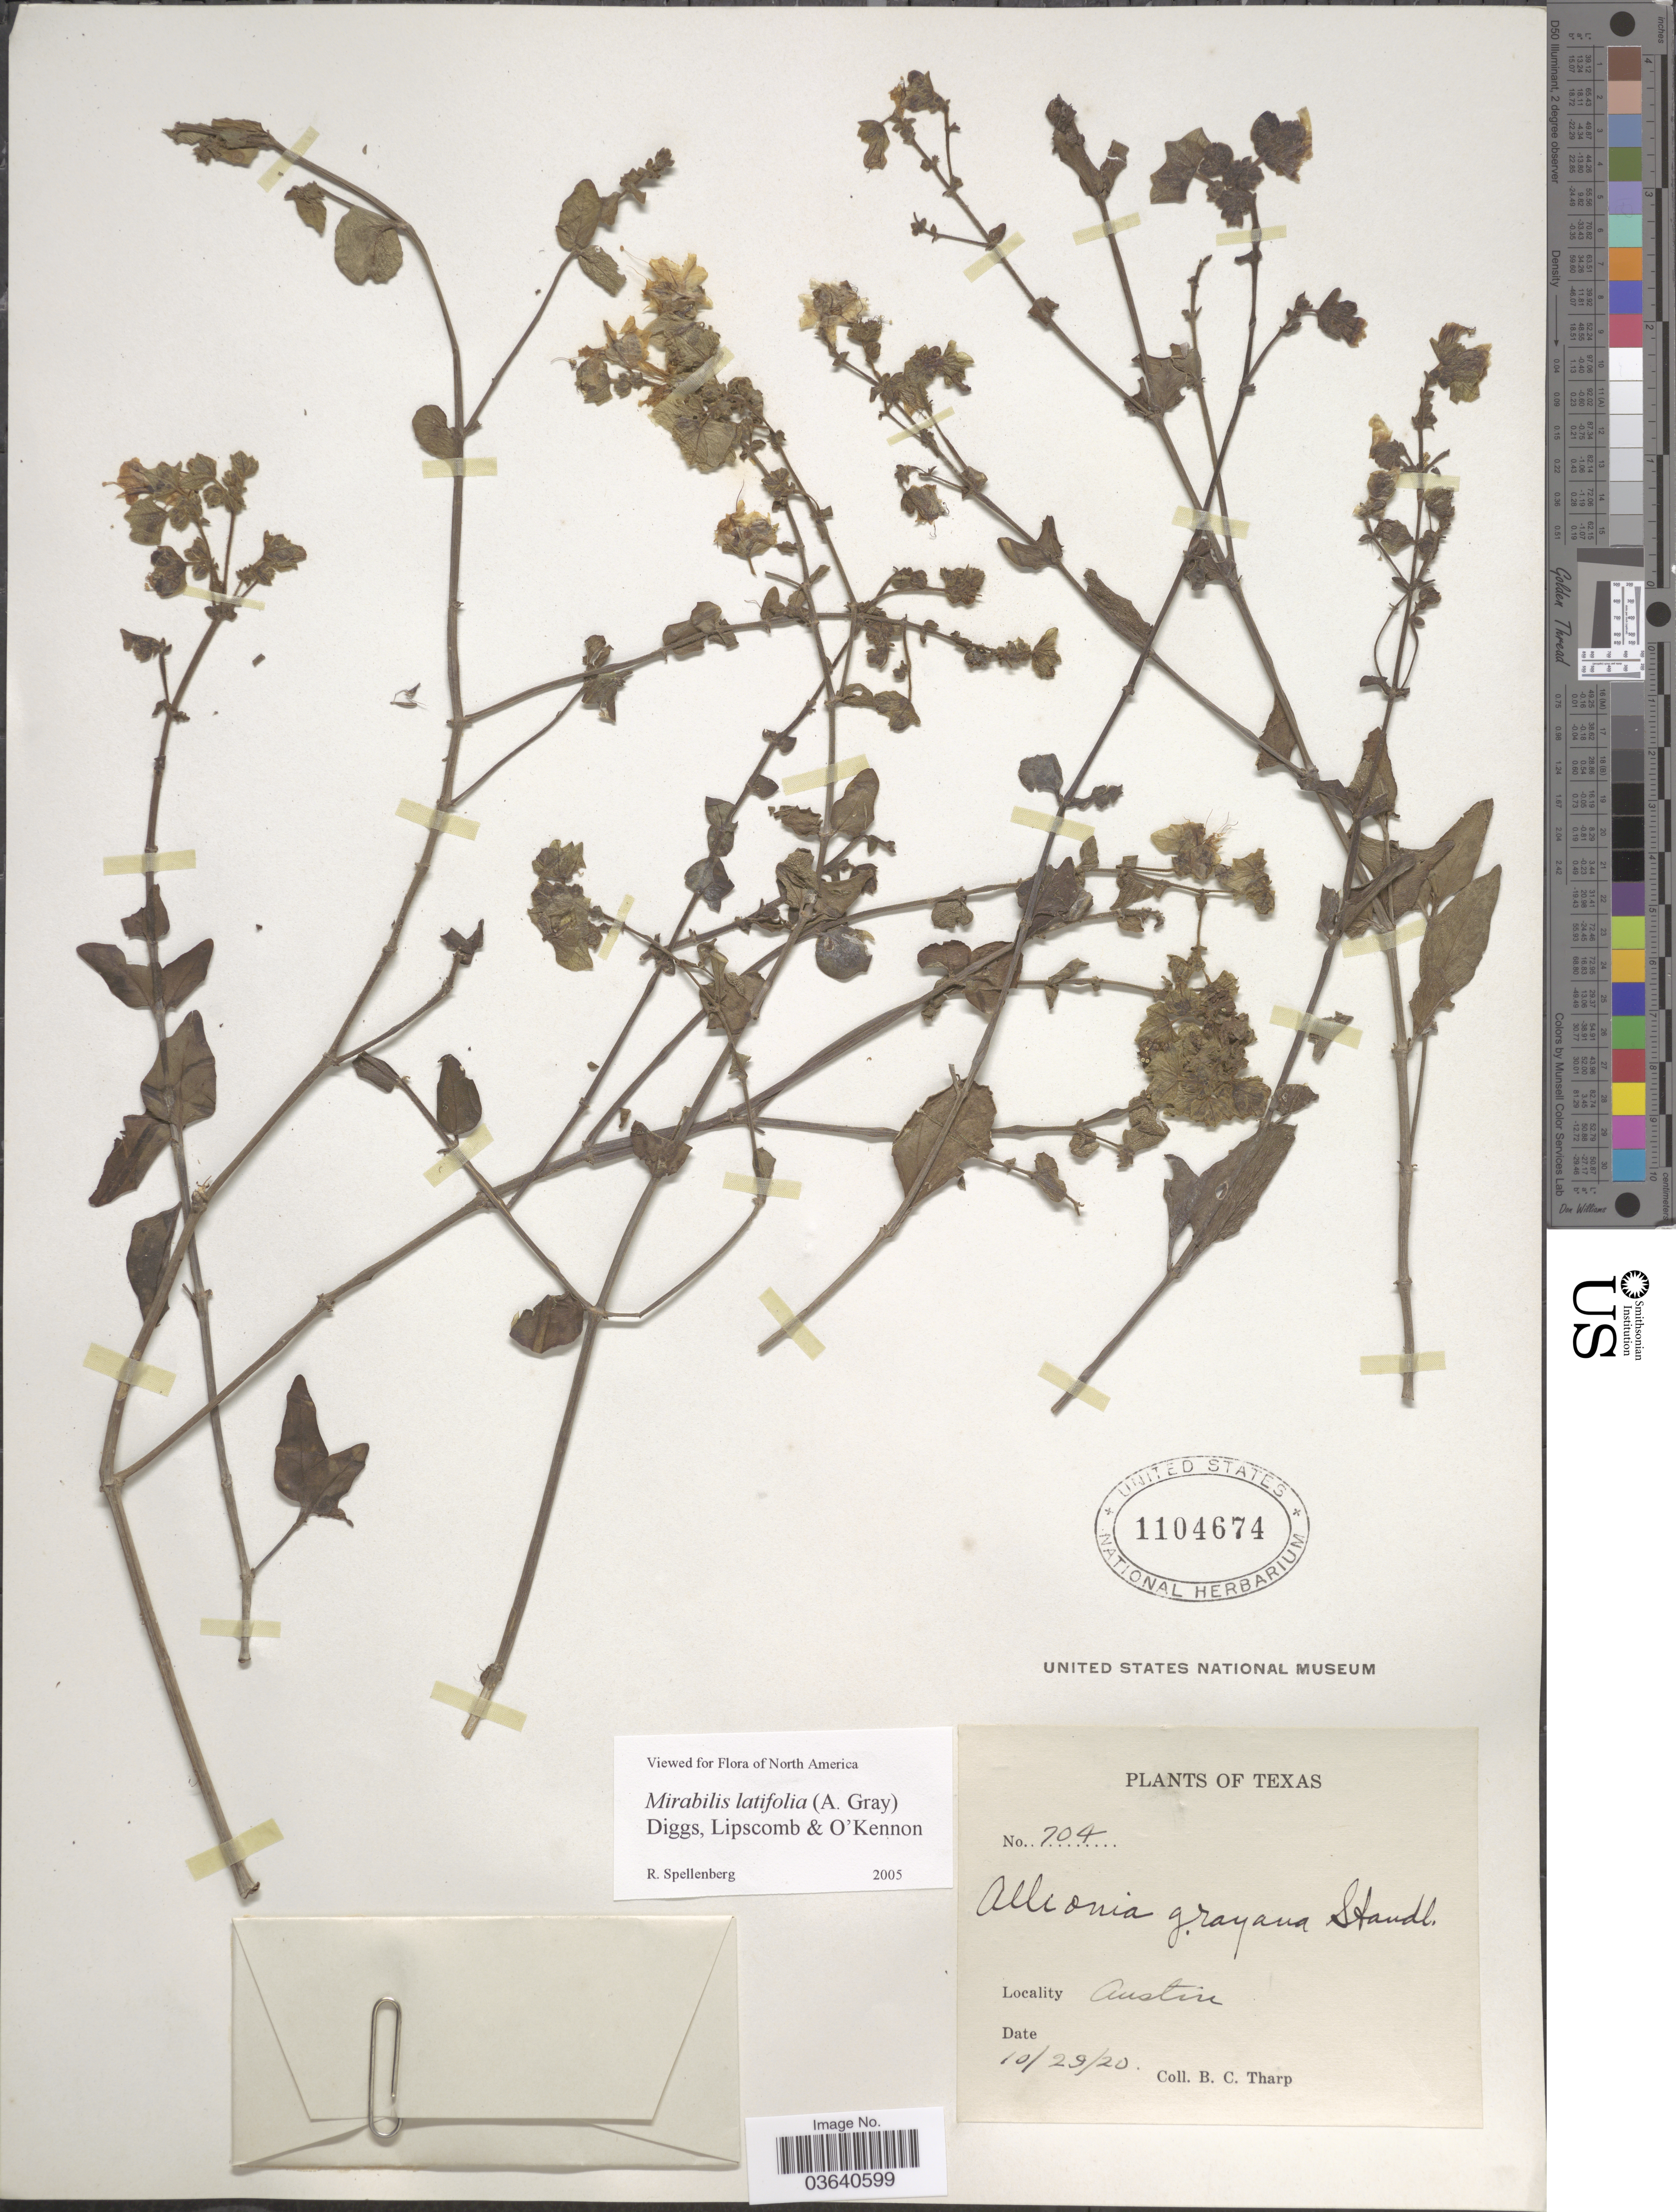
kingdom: Plantae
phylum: Tracheophyta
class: Magnoliopsida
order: Caryophyllales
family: Nyctaginaceae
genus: Mirabilis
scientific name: Mirabilis latifolia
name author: (A. Gray) Diggs et al.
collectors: B. C. Tharp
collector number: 704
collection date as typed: Transcribed d/m/y: 29/10/20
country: United States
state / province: Texas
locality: Austin.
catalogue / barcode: US 1104674